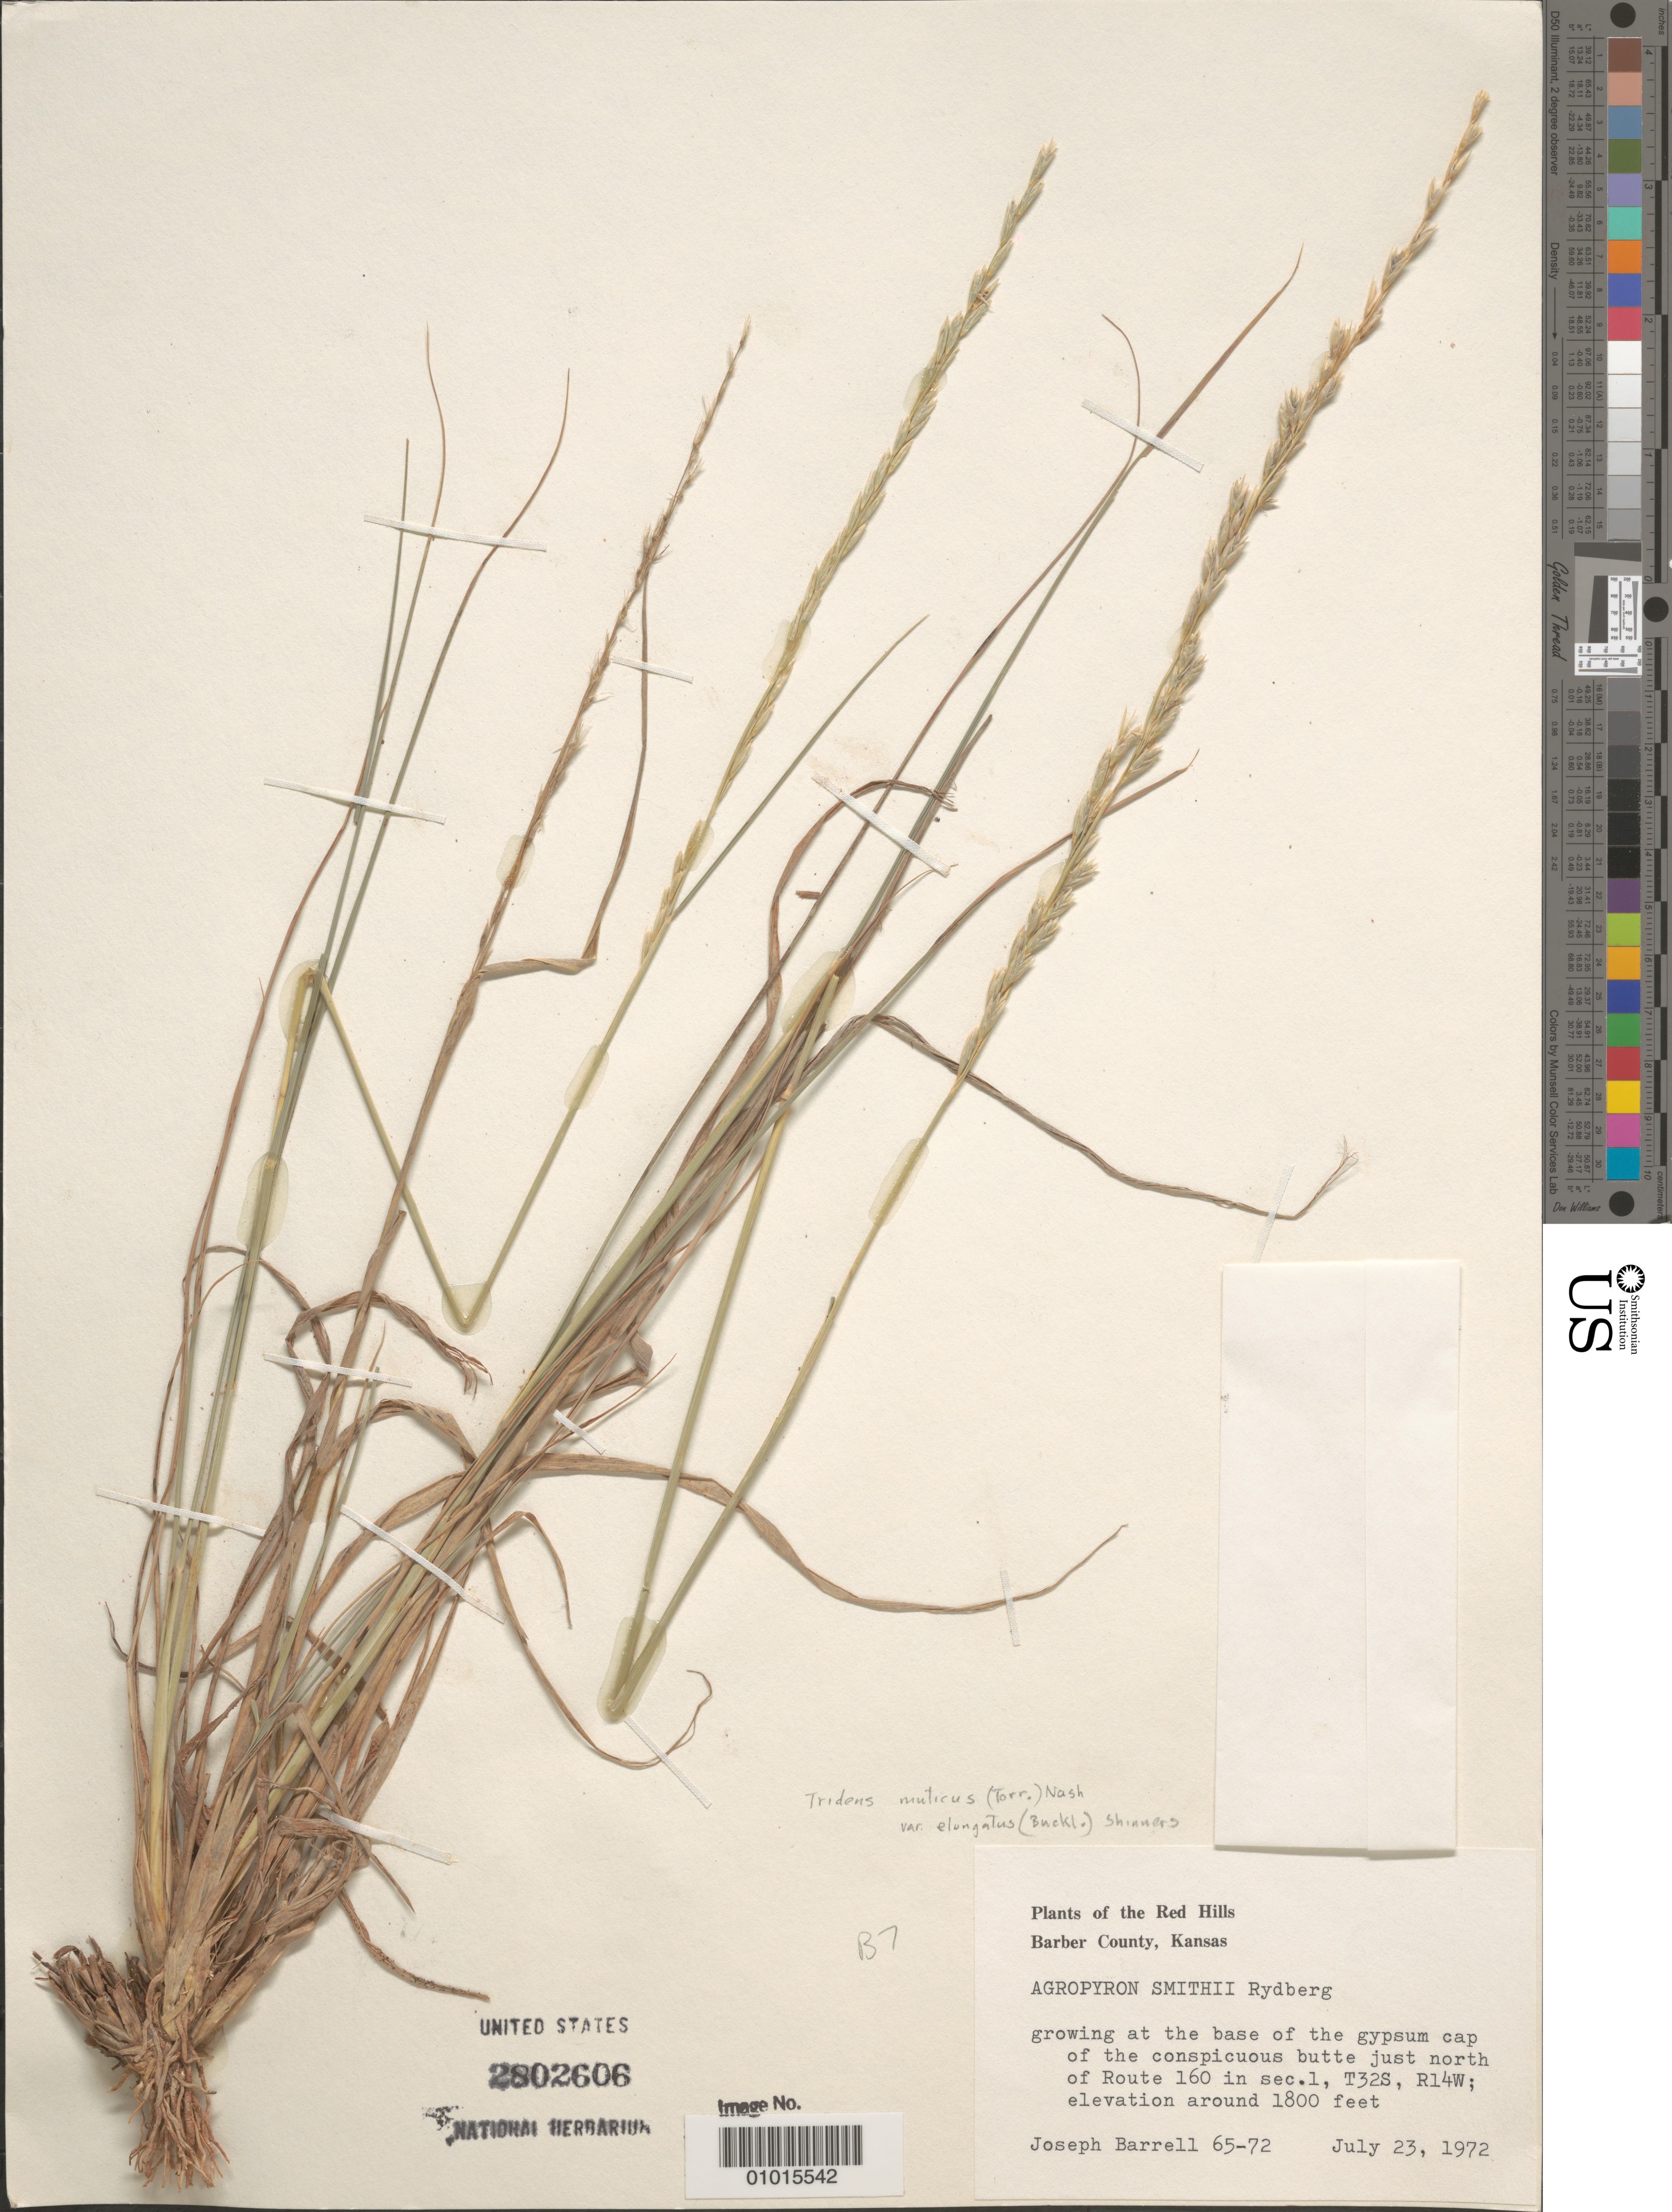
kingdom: Plantae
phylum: Tracheophyta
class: Liliopsida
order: Poales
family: Poaceae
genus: Tridens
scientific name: Tridens muticus var. elongatus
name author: (Torr.) Nash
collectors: J. Barrell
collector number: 65-72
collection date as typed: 23 Jul 1972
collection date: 1972-07-23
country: United States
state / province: Kansas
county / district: Barber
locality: N. of Rt. 160 in sec. 1, T32S, R14W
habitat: Growing at the base of the gypsum cap of the conspicuous butte.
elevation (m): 550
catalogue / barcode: US 2802606